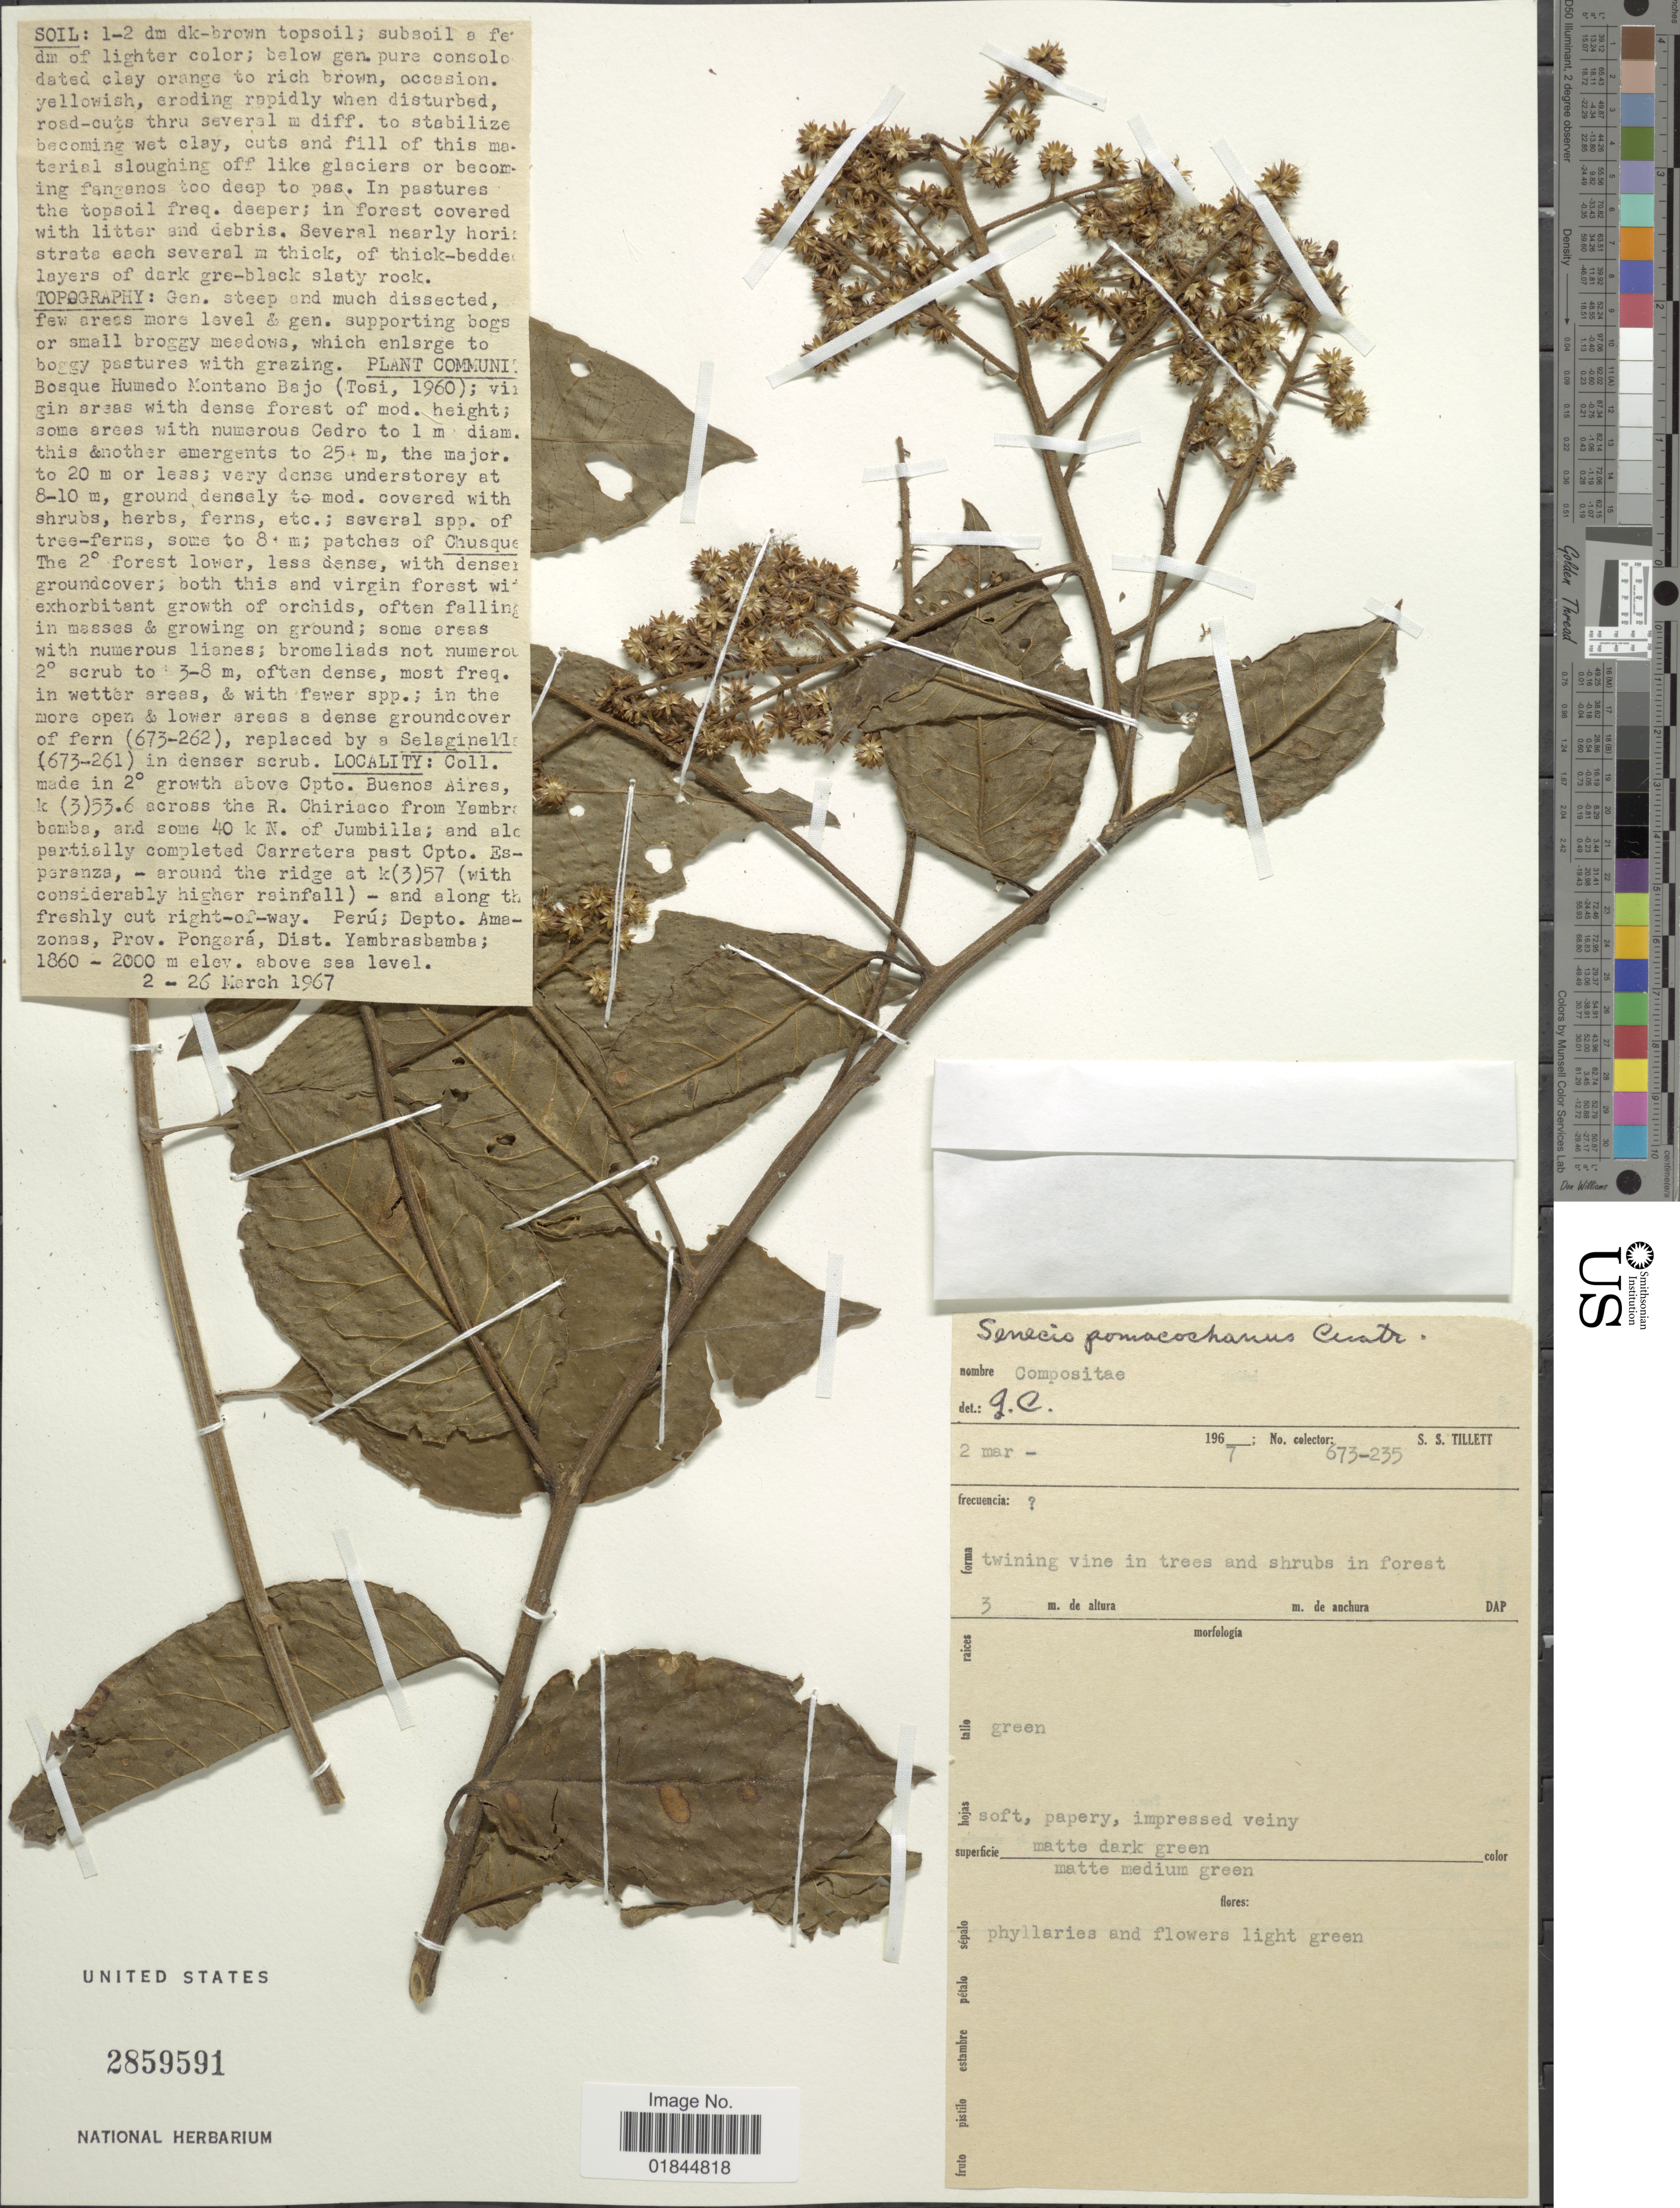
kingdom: Plantae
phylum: Tracheophyta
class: Magnoliopsida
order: Asterales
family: Asteraceae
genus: Pentacalia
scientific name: Pentacalia pomacochana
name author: (Cuatrec.) Cuatrec.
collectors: S. S. Tillett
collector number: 673-235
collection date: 1967-03-02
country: Peru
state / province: Amazonas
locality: Above Cpto. Buenos Aires, k (3) 53.6 across the R. Chiriaco from Yambrabamba, and some 40 k N. of Jumbilla; and along partiallycompleted Carretera past Cpto. Esperanza, - around the ridge at k (3) 57 (with considerably higher rainfall) - and along the freshly cut right-of-way. Peru. Depto. Amazonas, Prov. Pongara, Dist. Yambrasbamba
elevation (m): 1860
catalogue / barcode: US 2859591